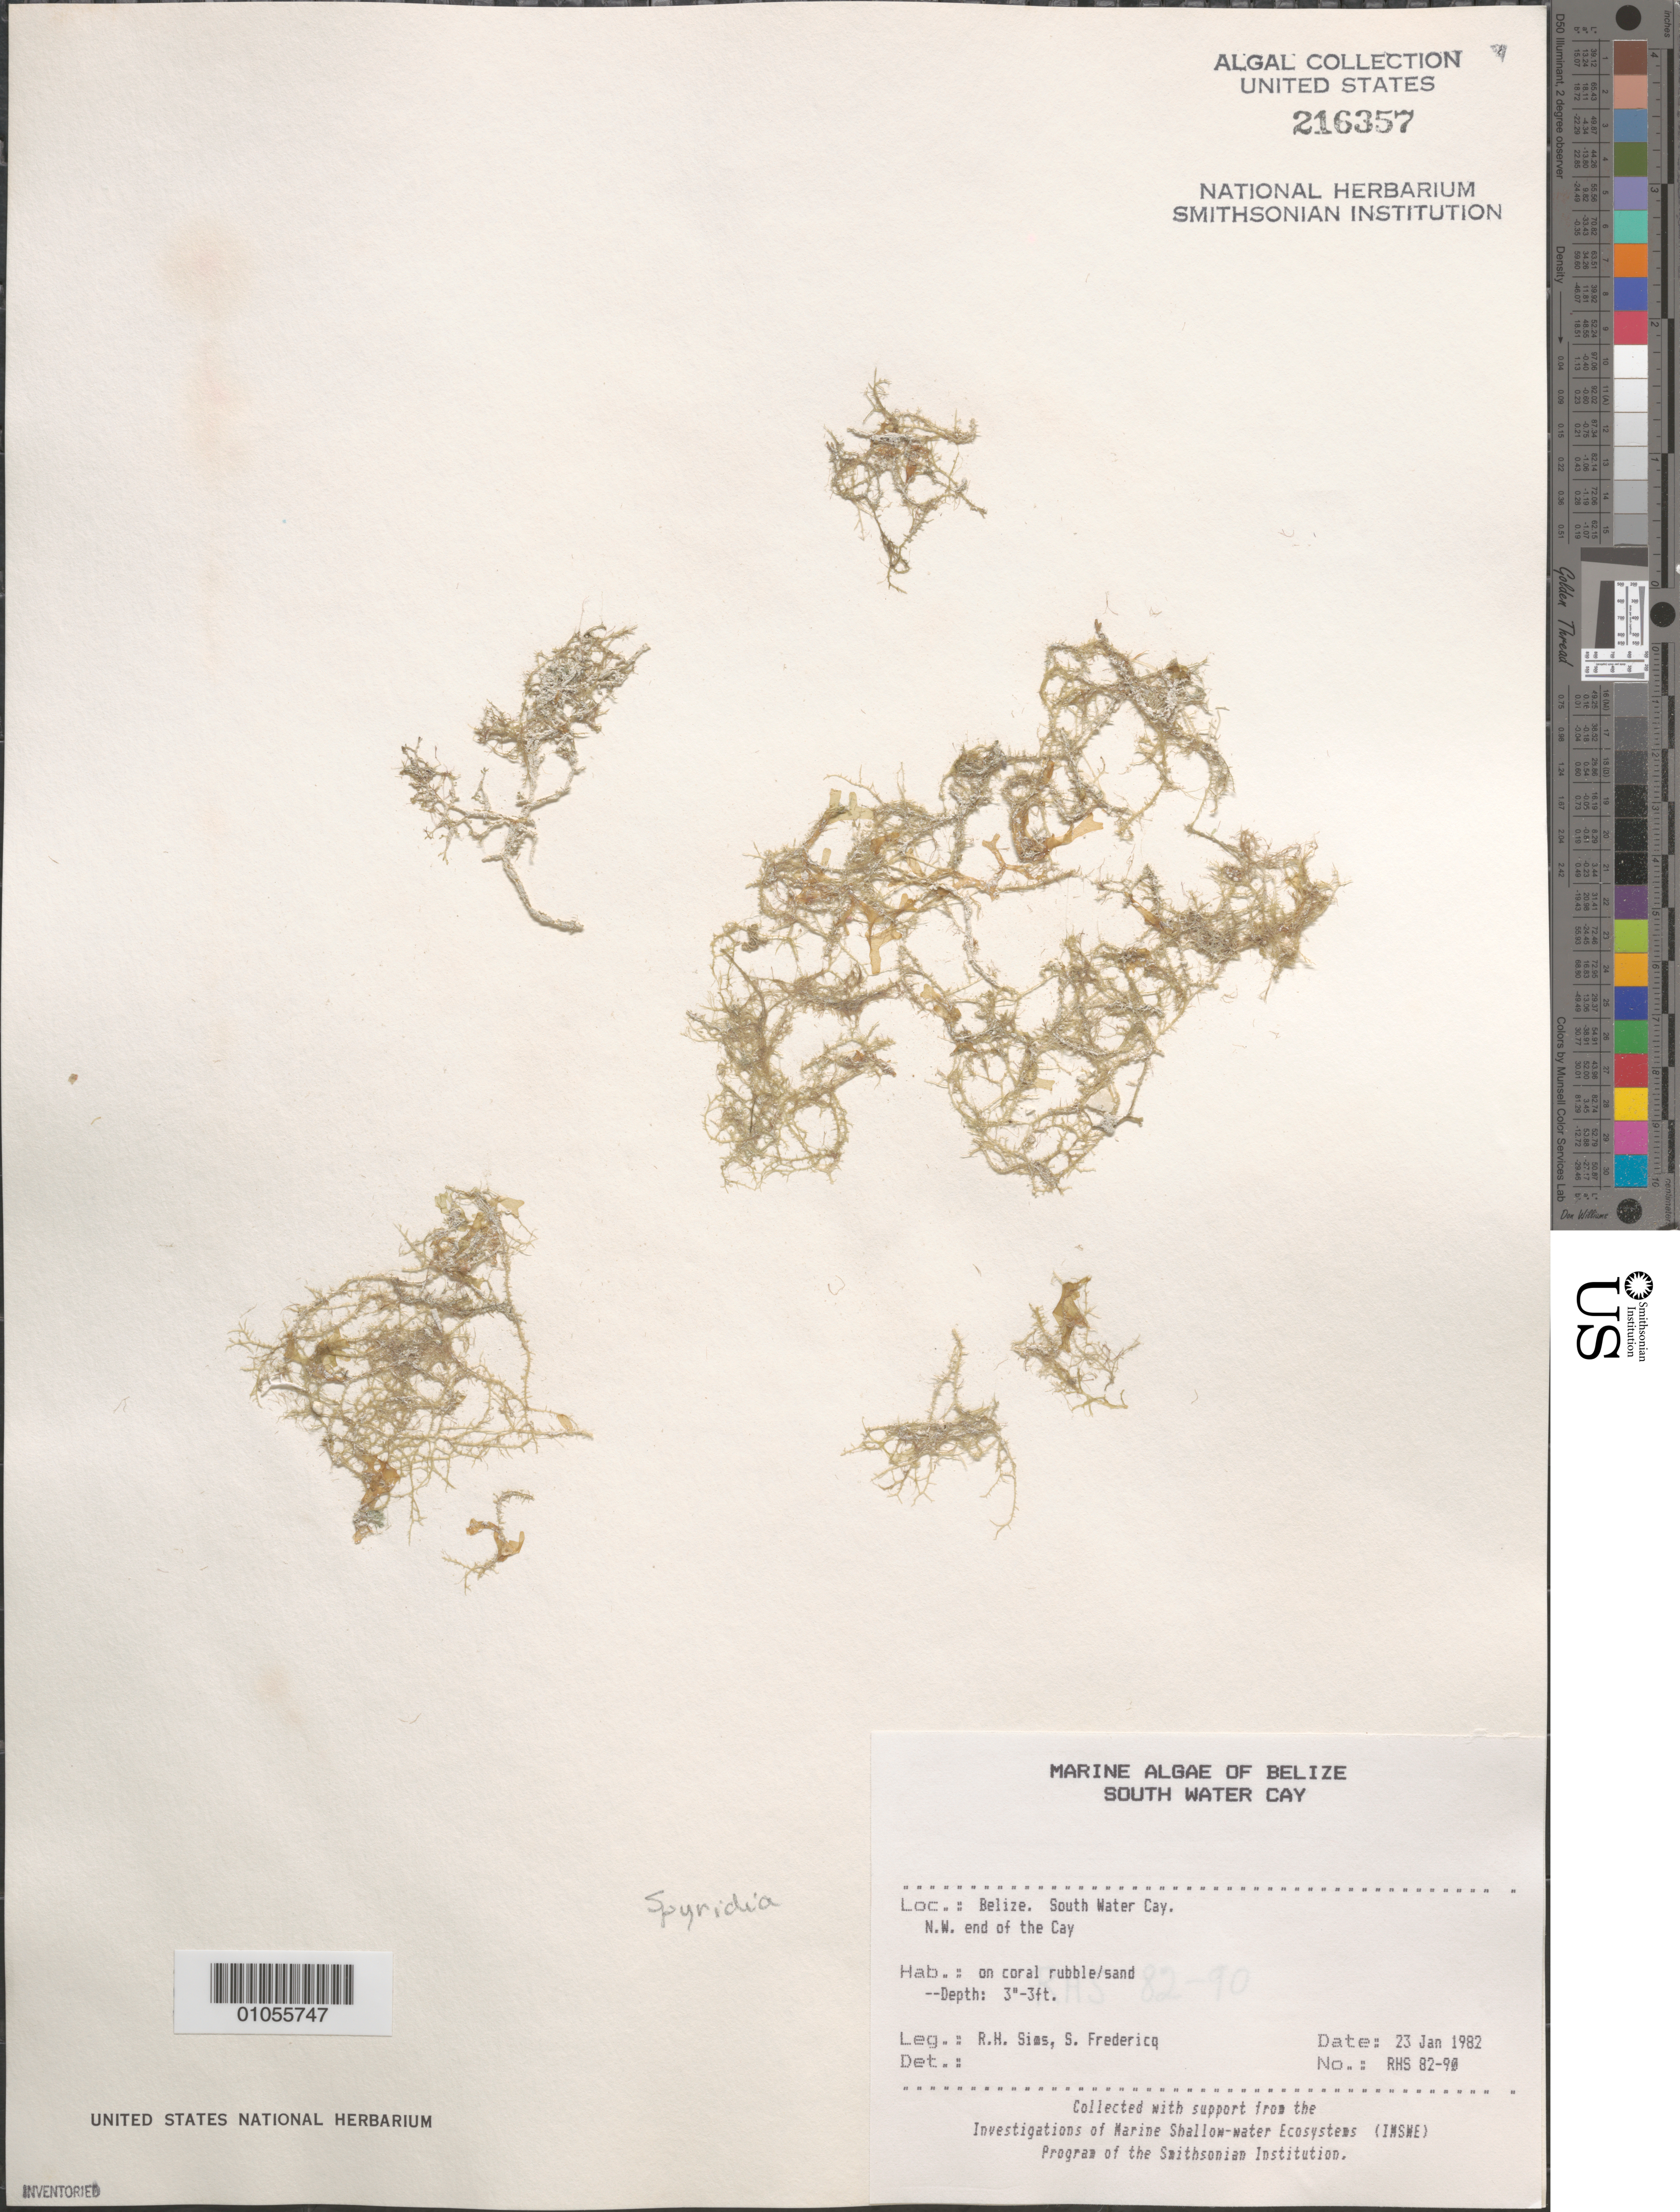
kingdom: Plantae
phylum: Rhodophyta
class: Florideophyceae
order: Ceramiales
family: Spyridiaceae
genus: Spyridia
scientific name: Spyridia sp.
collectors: R. H. Sims & S. Fredericq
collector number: RHS 82-90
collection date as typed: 23 Jan 1982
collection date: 1982-01-23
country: Belize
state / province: Stann Creek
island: South Water Cay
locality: Northwest end of cay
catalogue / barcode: US 216357